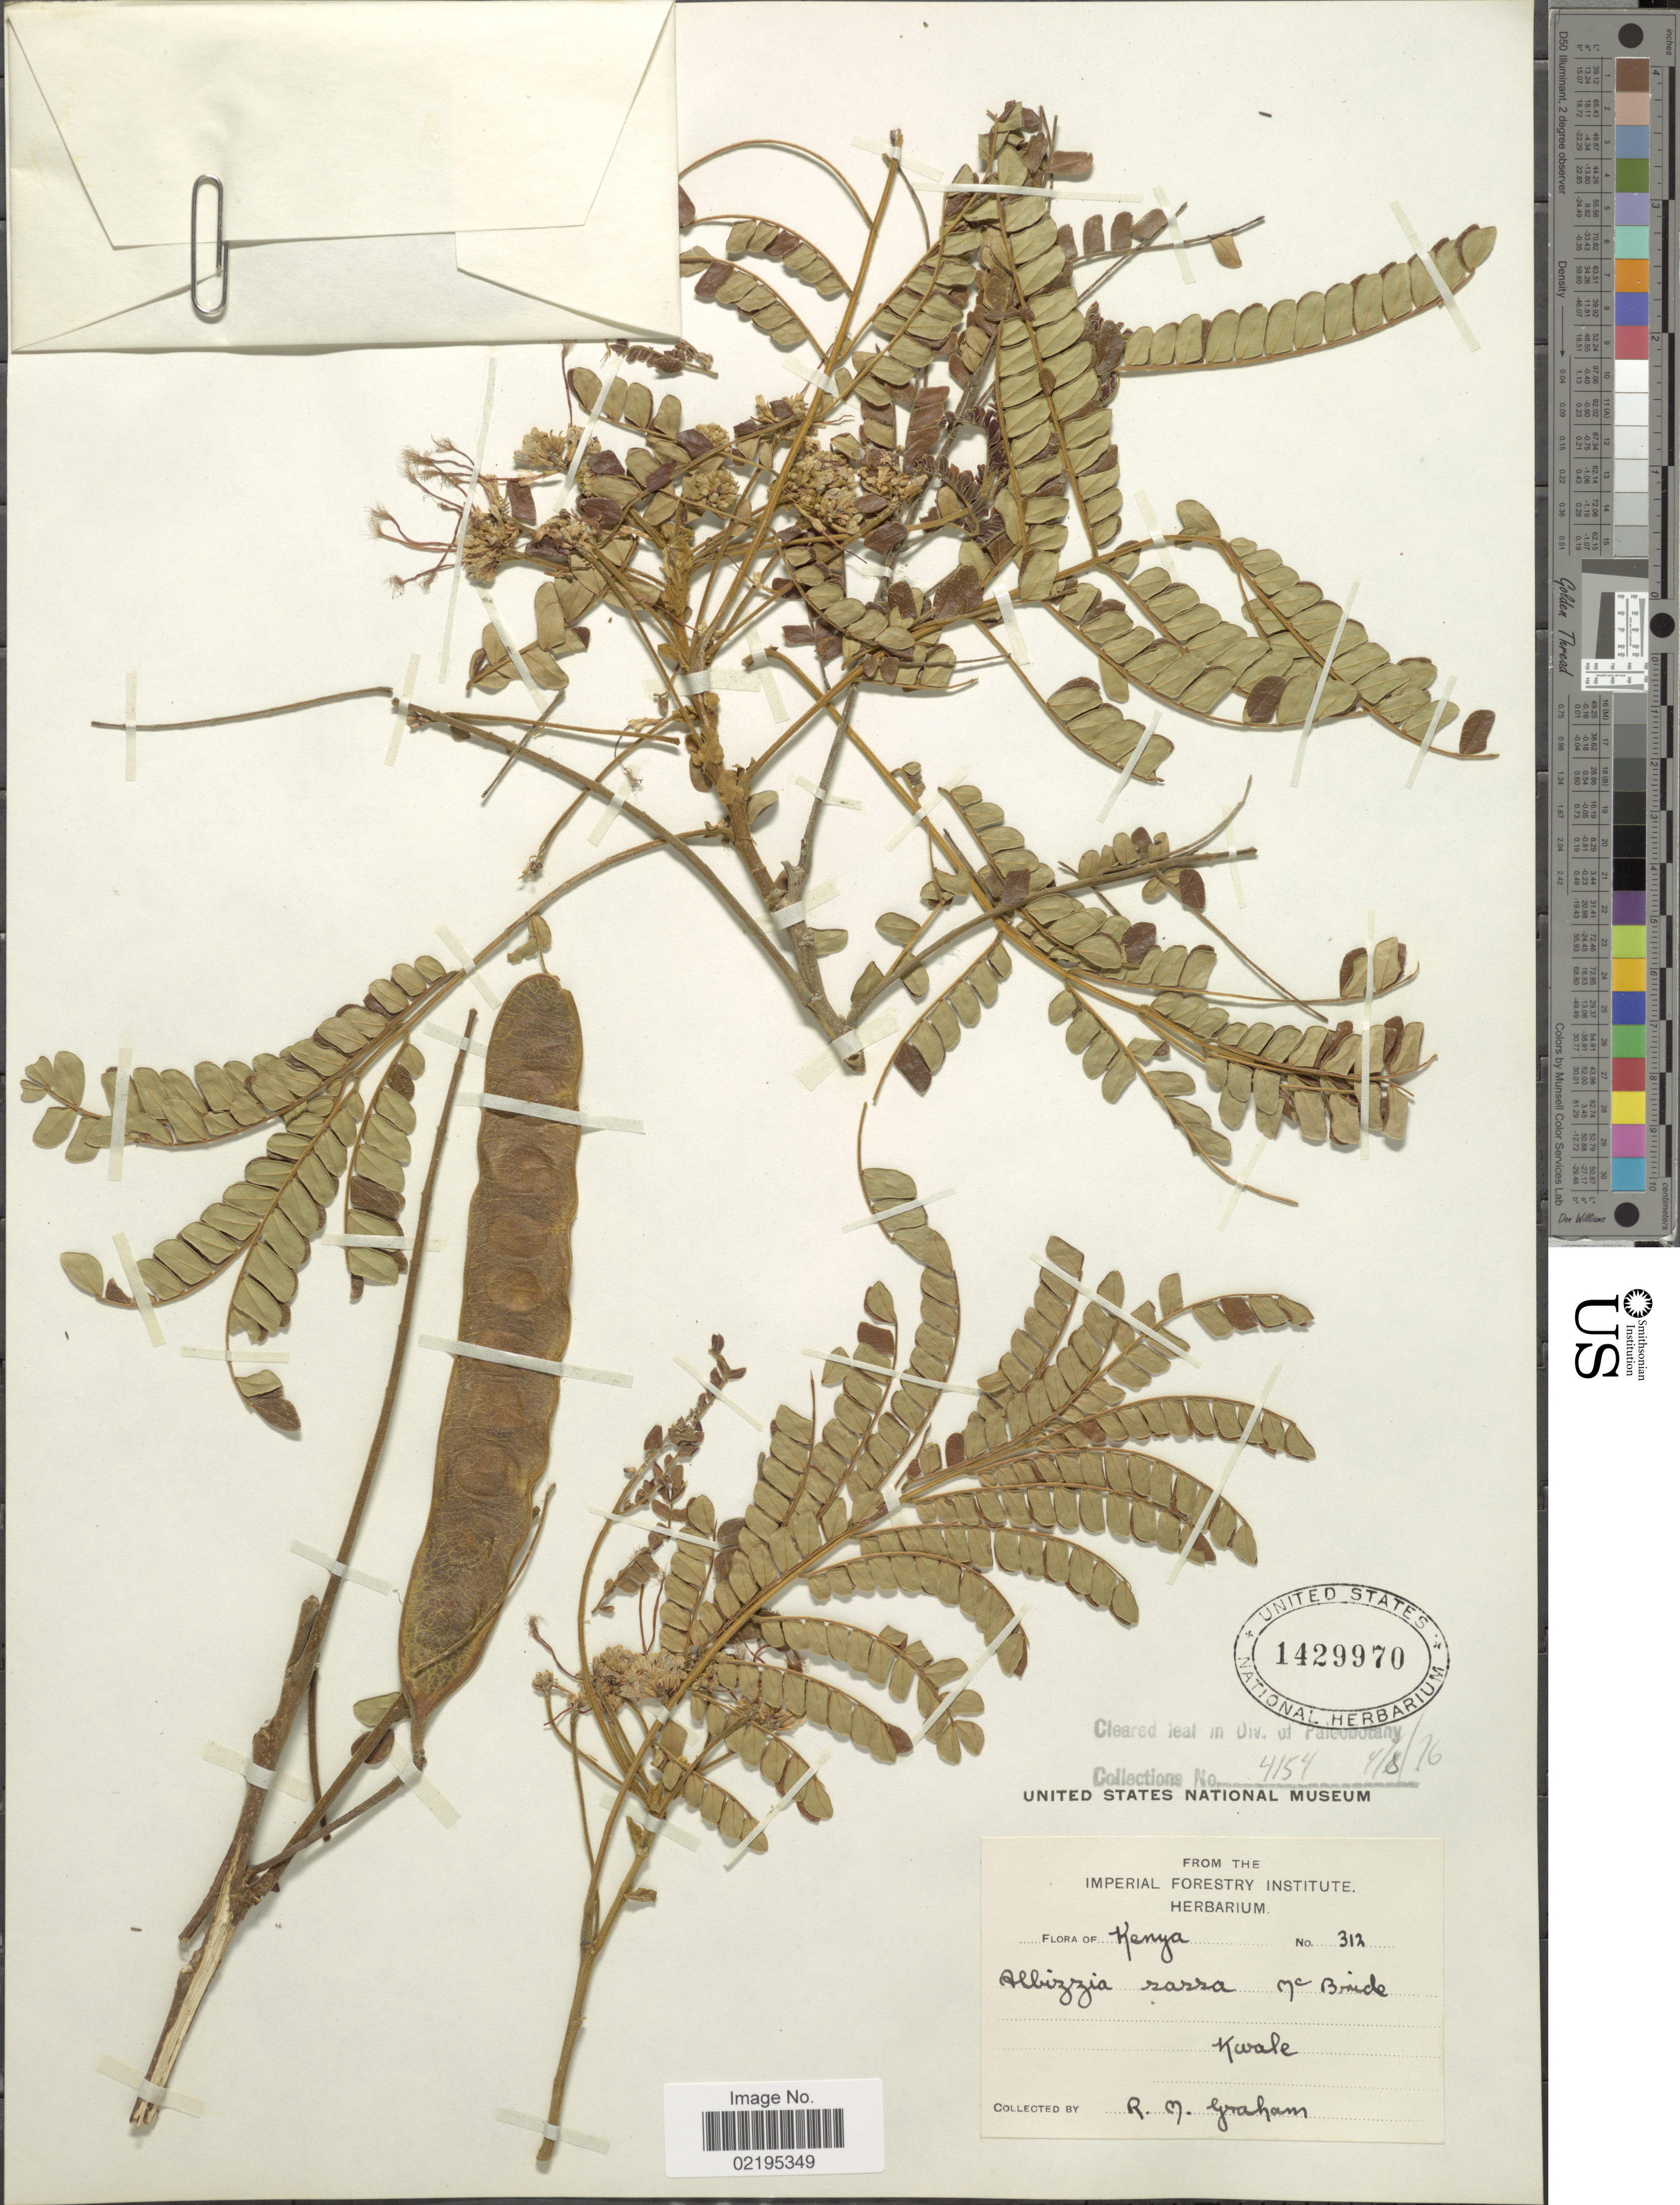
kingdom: Plantae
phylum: Tracheophyta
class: Magnoliopsida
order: Fabales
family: Fabaceae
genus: Albizia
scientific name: Albizia sassa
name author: (Willd.) J.F. Macbr.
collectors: R. M. Graham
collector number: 312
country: Kenya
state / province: Kwale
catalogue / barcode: US 1429970